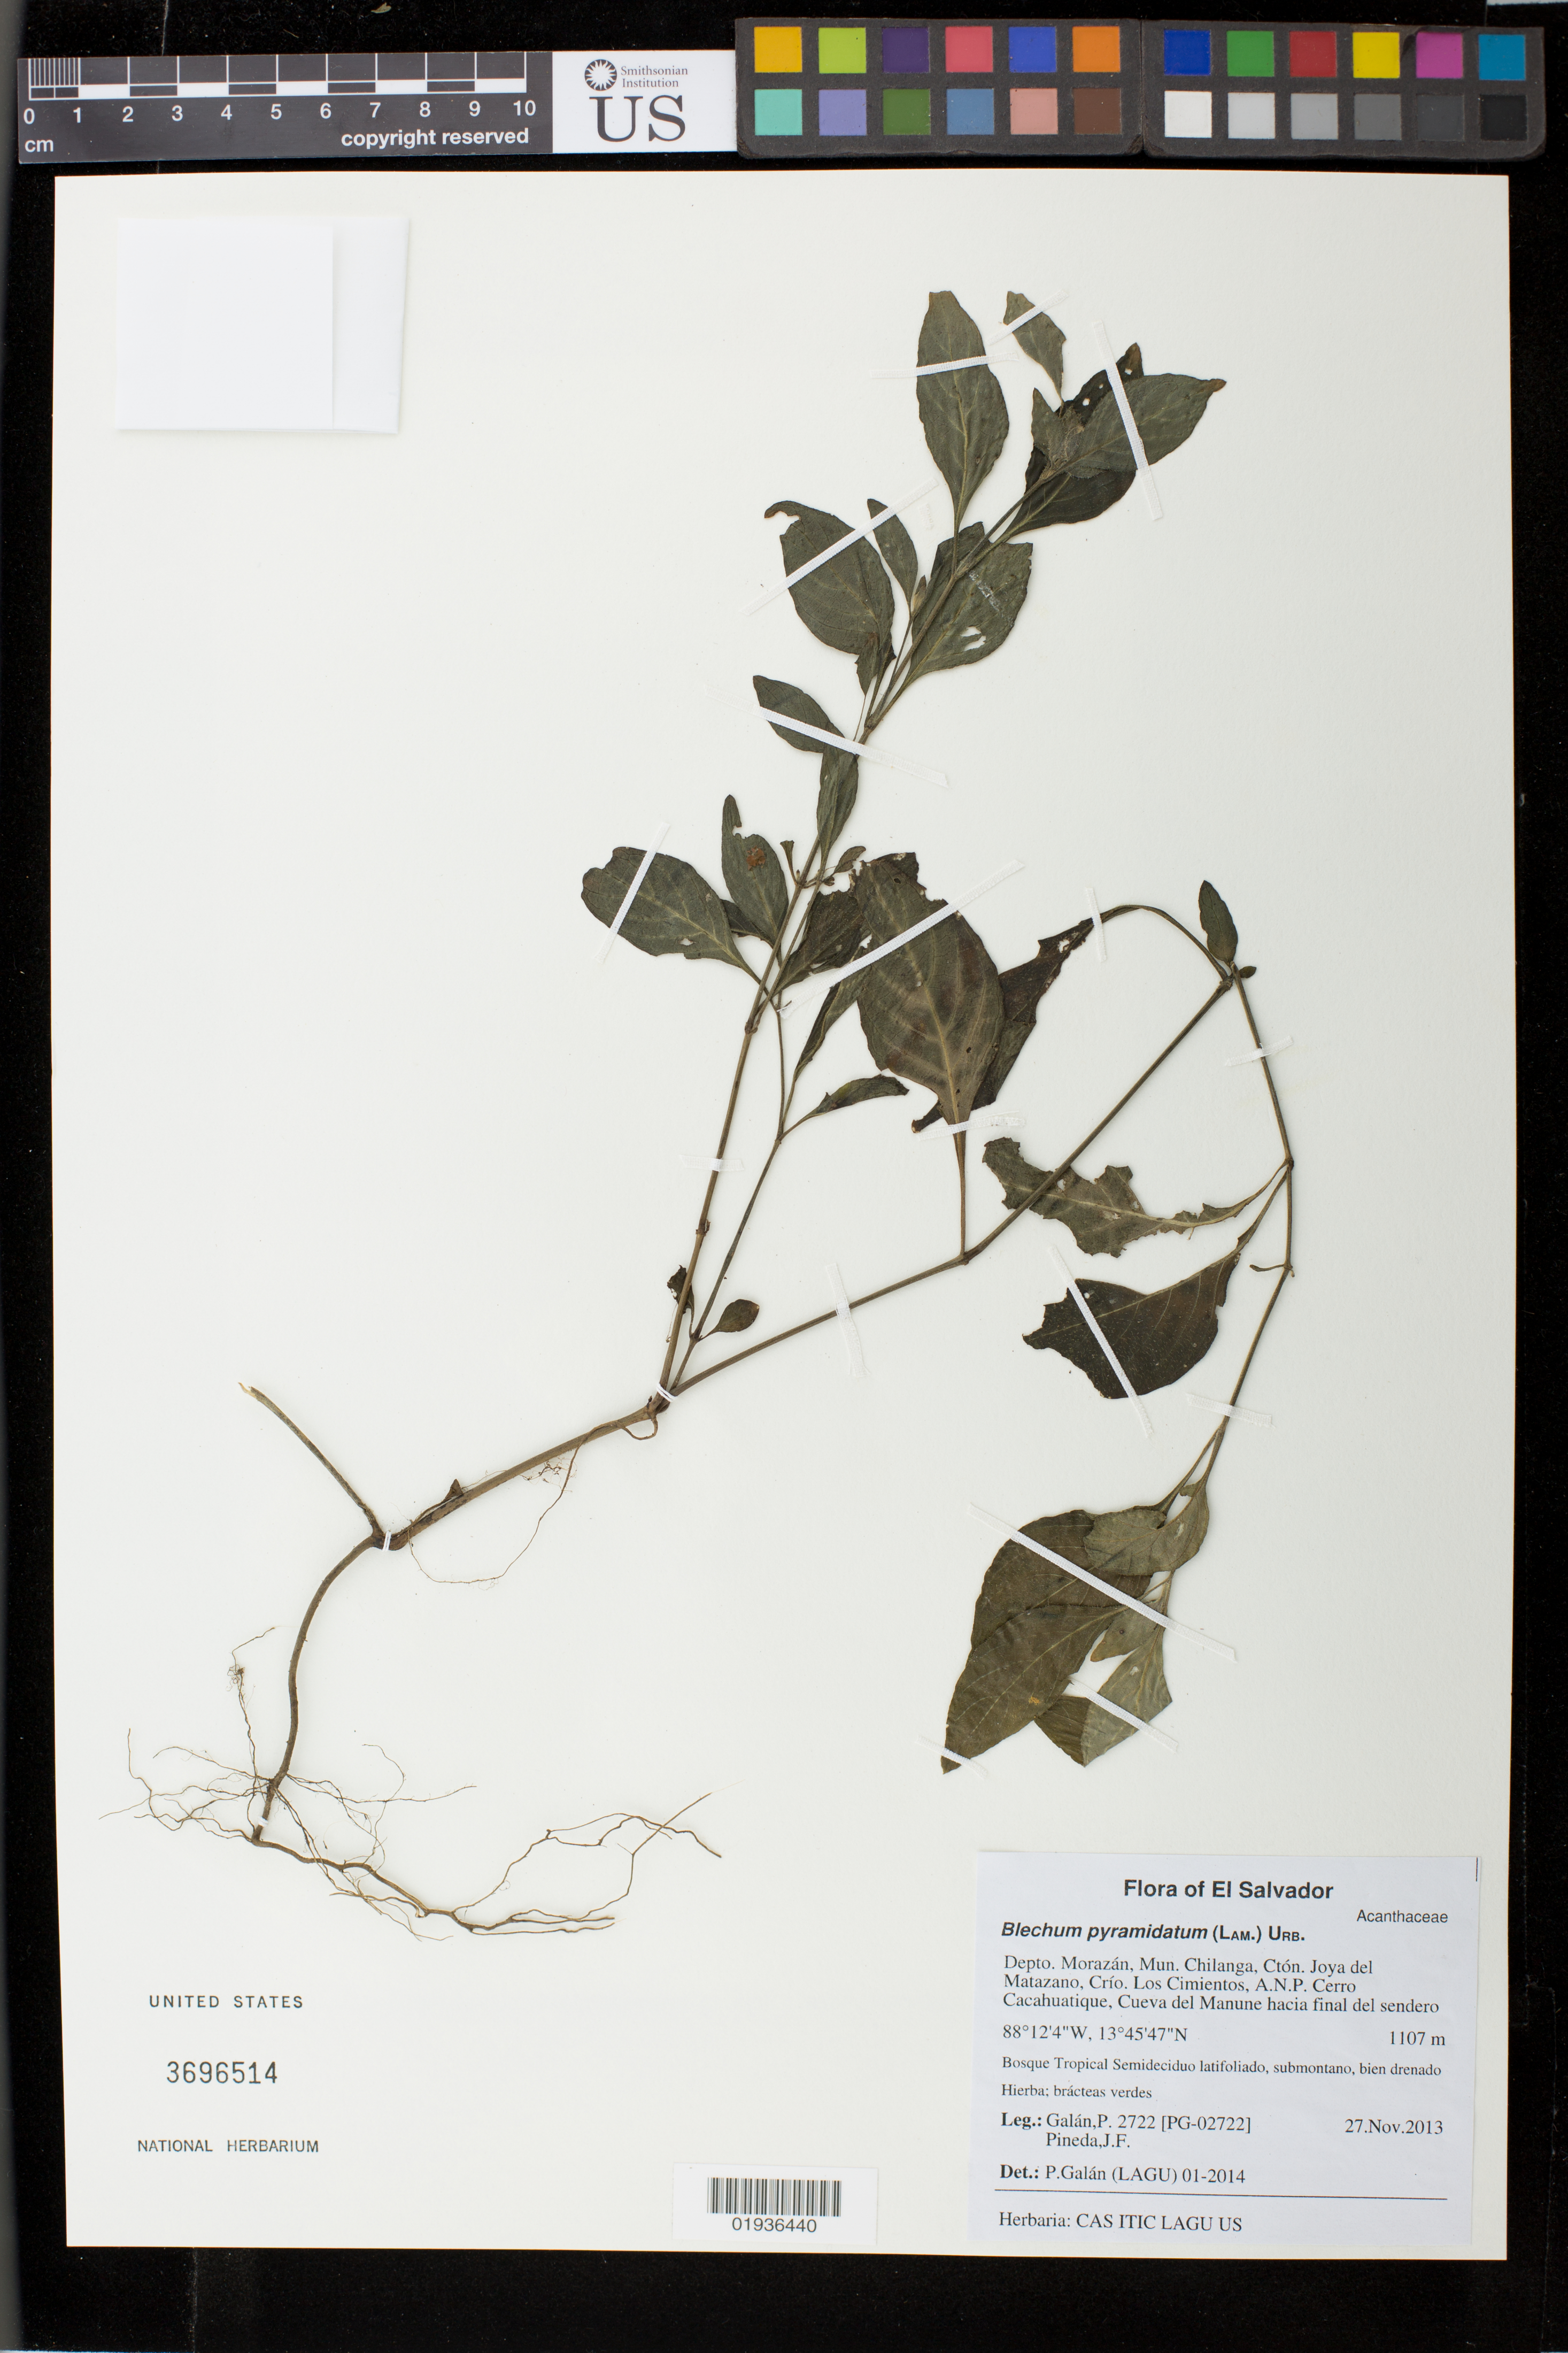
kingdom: Plantae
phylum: Tracheophyta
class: Magnoliopsida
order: Lamiales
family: Acanthaceae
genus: Blechum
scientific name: Blechum pyramidatum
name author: (Lam.) Urb.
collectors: P. Galan & J. Pineda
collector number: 2722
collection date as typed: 27.Nov.2013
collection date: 2013-11-27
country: El Salvador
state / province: Morazán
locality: Mun. Chilanga, Cton. Joya del Matazano, Crio. Los Cimientos, A.N.P. Cerro Cacahuatique, Cueva del Manune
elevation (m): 1107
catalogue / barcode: US 3696514